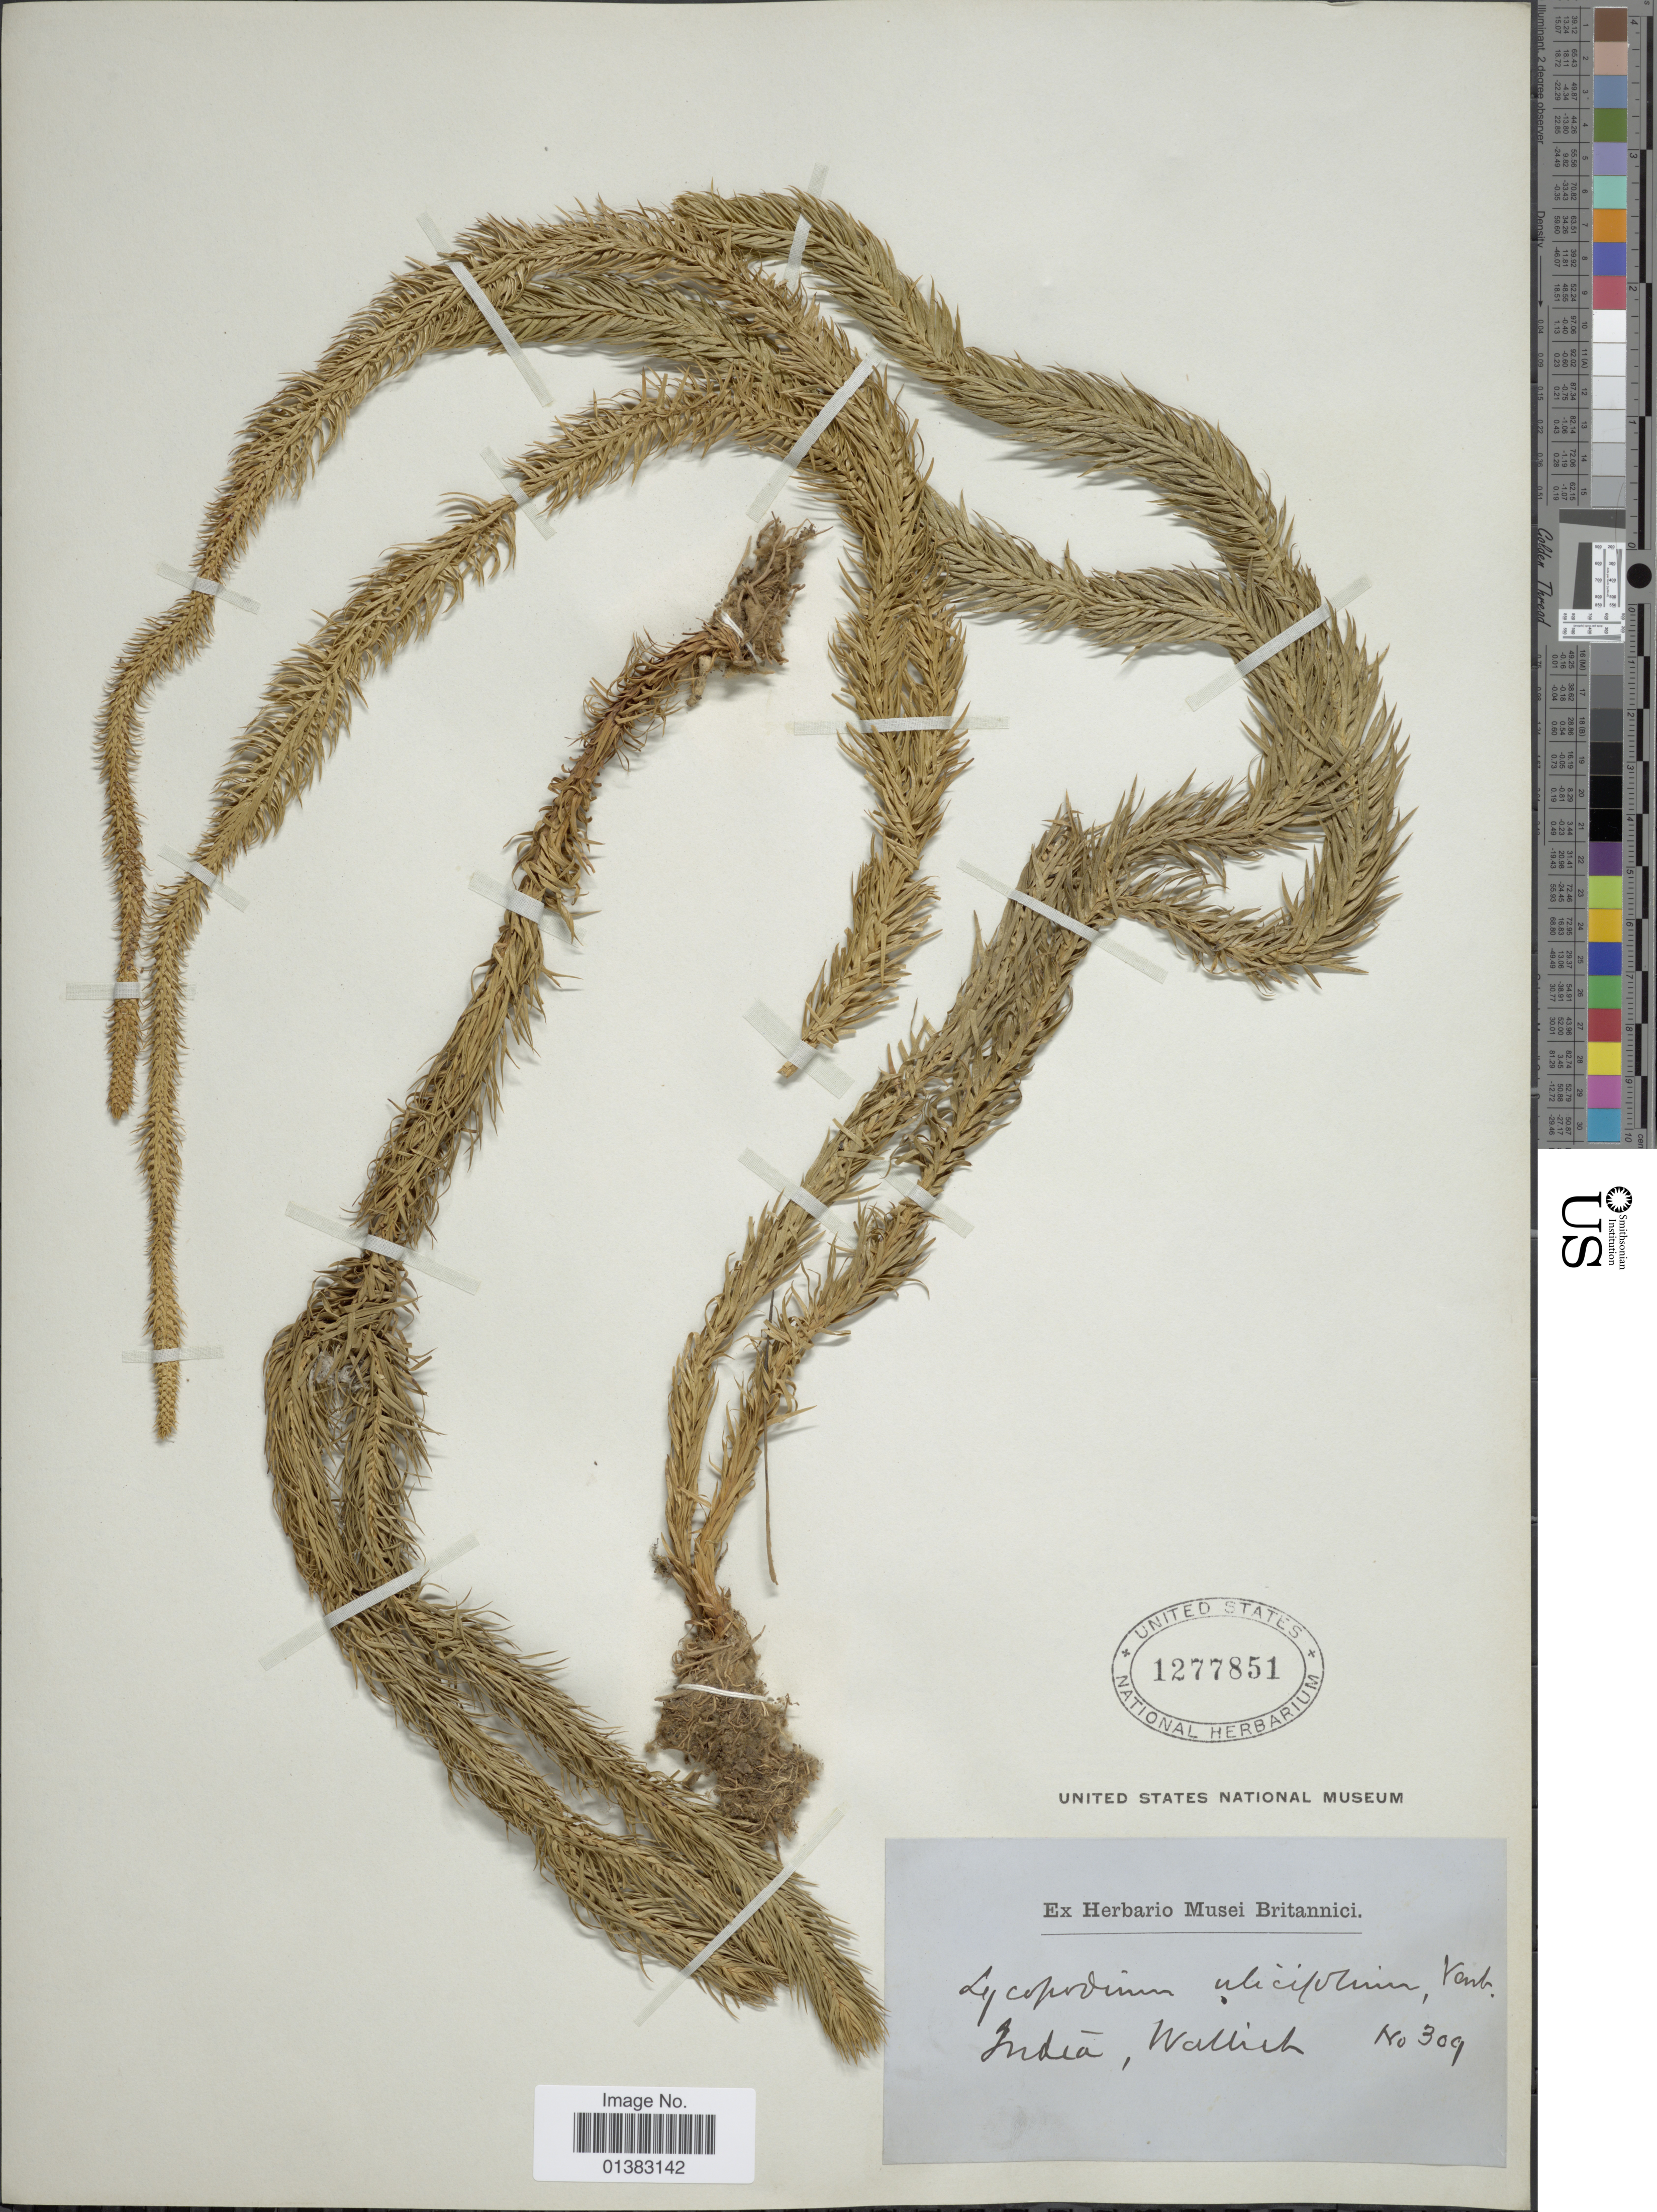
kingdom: Plantae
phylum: Tracheophyta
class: Lycopodiopsida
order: Lycopodiales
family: Lycopodiaceae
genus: Phlegmariurus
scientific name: Phlegmariurus ulcifolius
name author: (Sw.) S. R. Gosh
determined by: Field, A. R.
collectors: -- Wallich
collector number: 309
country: India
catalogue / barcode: US 1277851